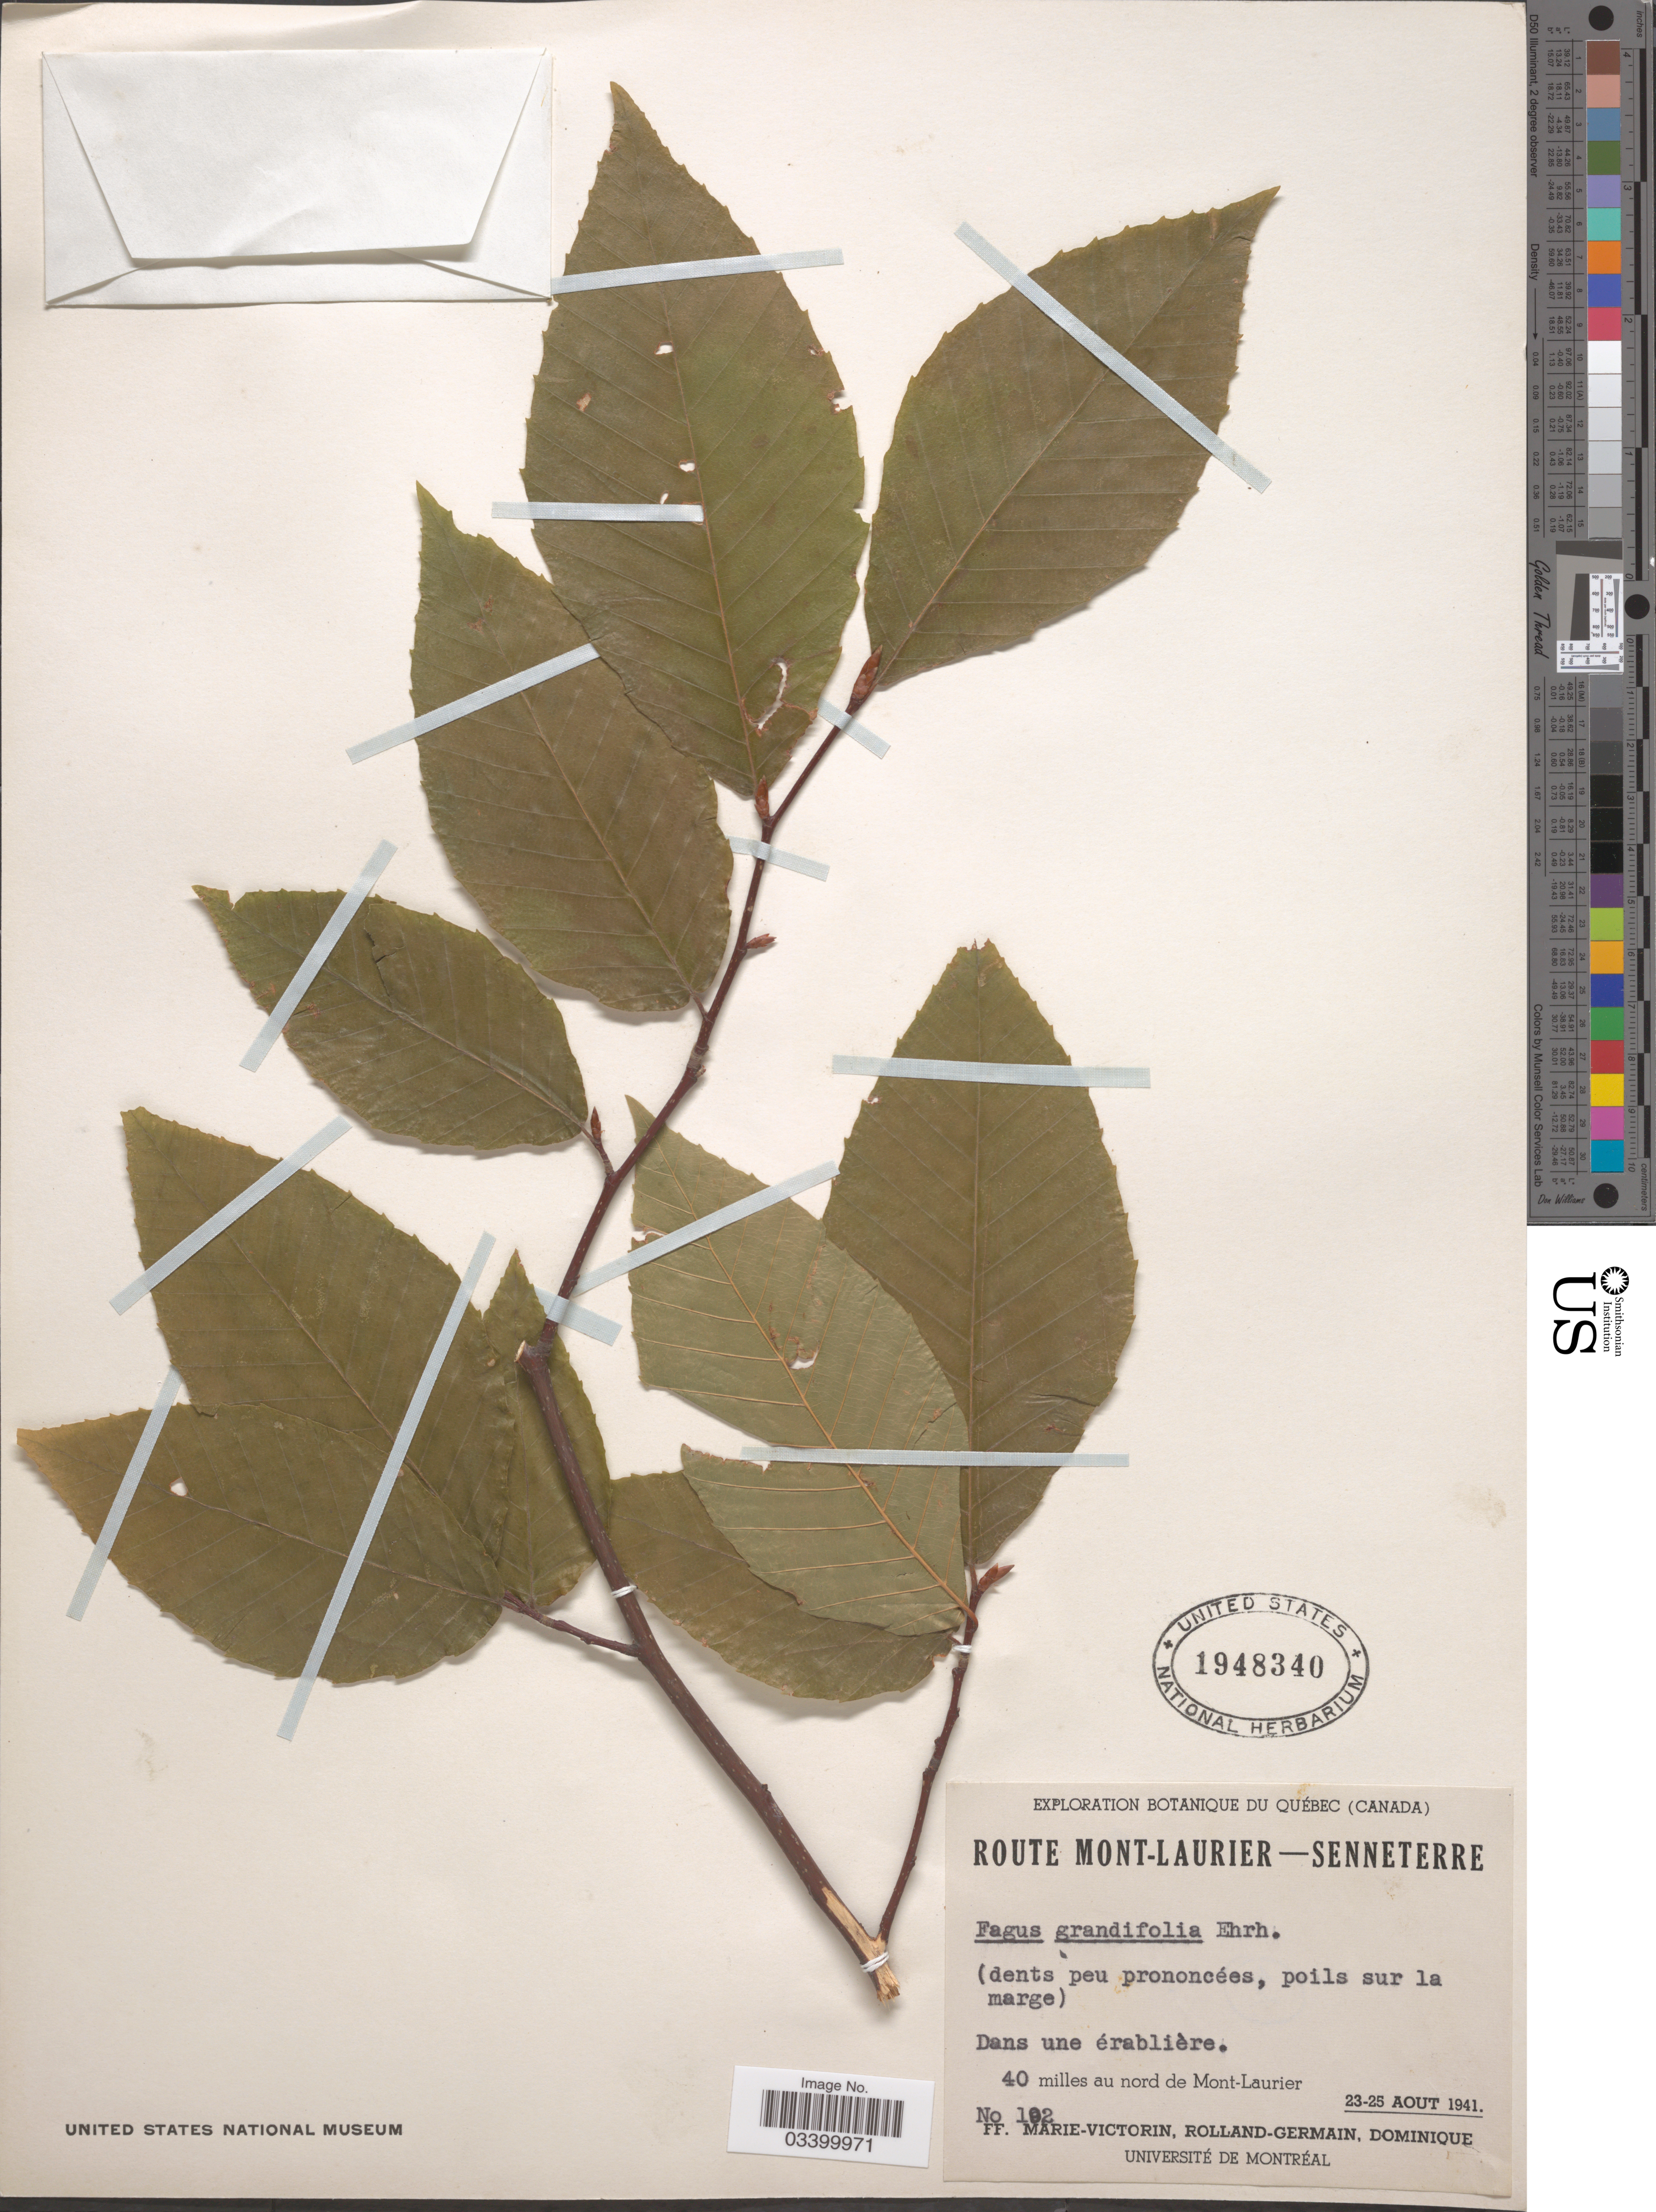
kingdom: Plantae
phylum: Tracheophyta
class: Magnoliopsida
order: Fagales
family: Fagaceae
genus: Fagus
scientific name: Fagus grandifolia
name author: Ehrh.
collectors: F. Marie-Victorin, Rolland-Germain & Dominique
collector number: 102*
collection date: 1941-08-23/1941-08-25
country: Canada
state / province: Quebec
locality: Route Mont-Laurier-Senneterre. Dans une érablière. 40 miles au nord de Mont-Laurier.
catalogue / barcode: US 1948340